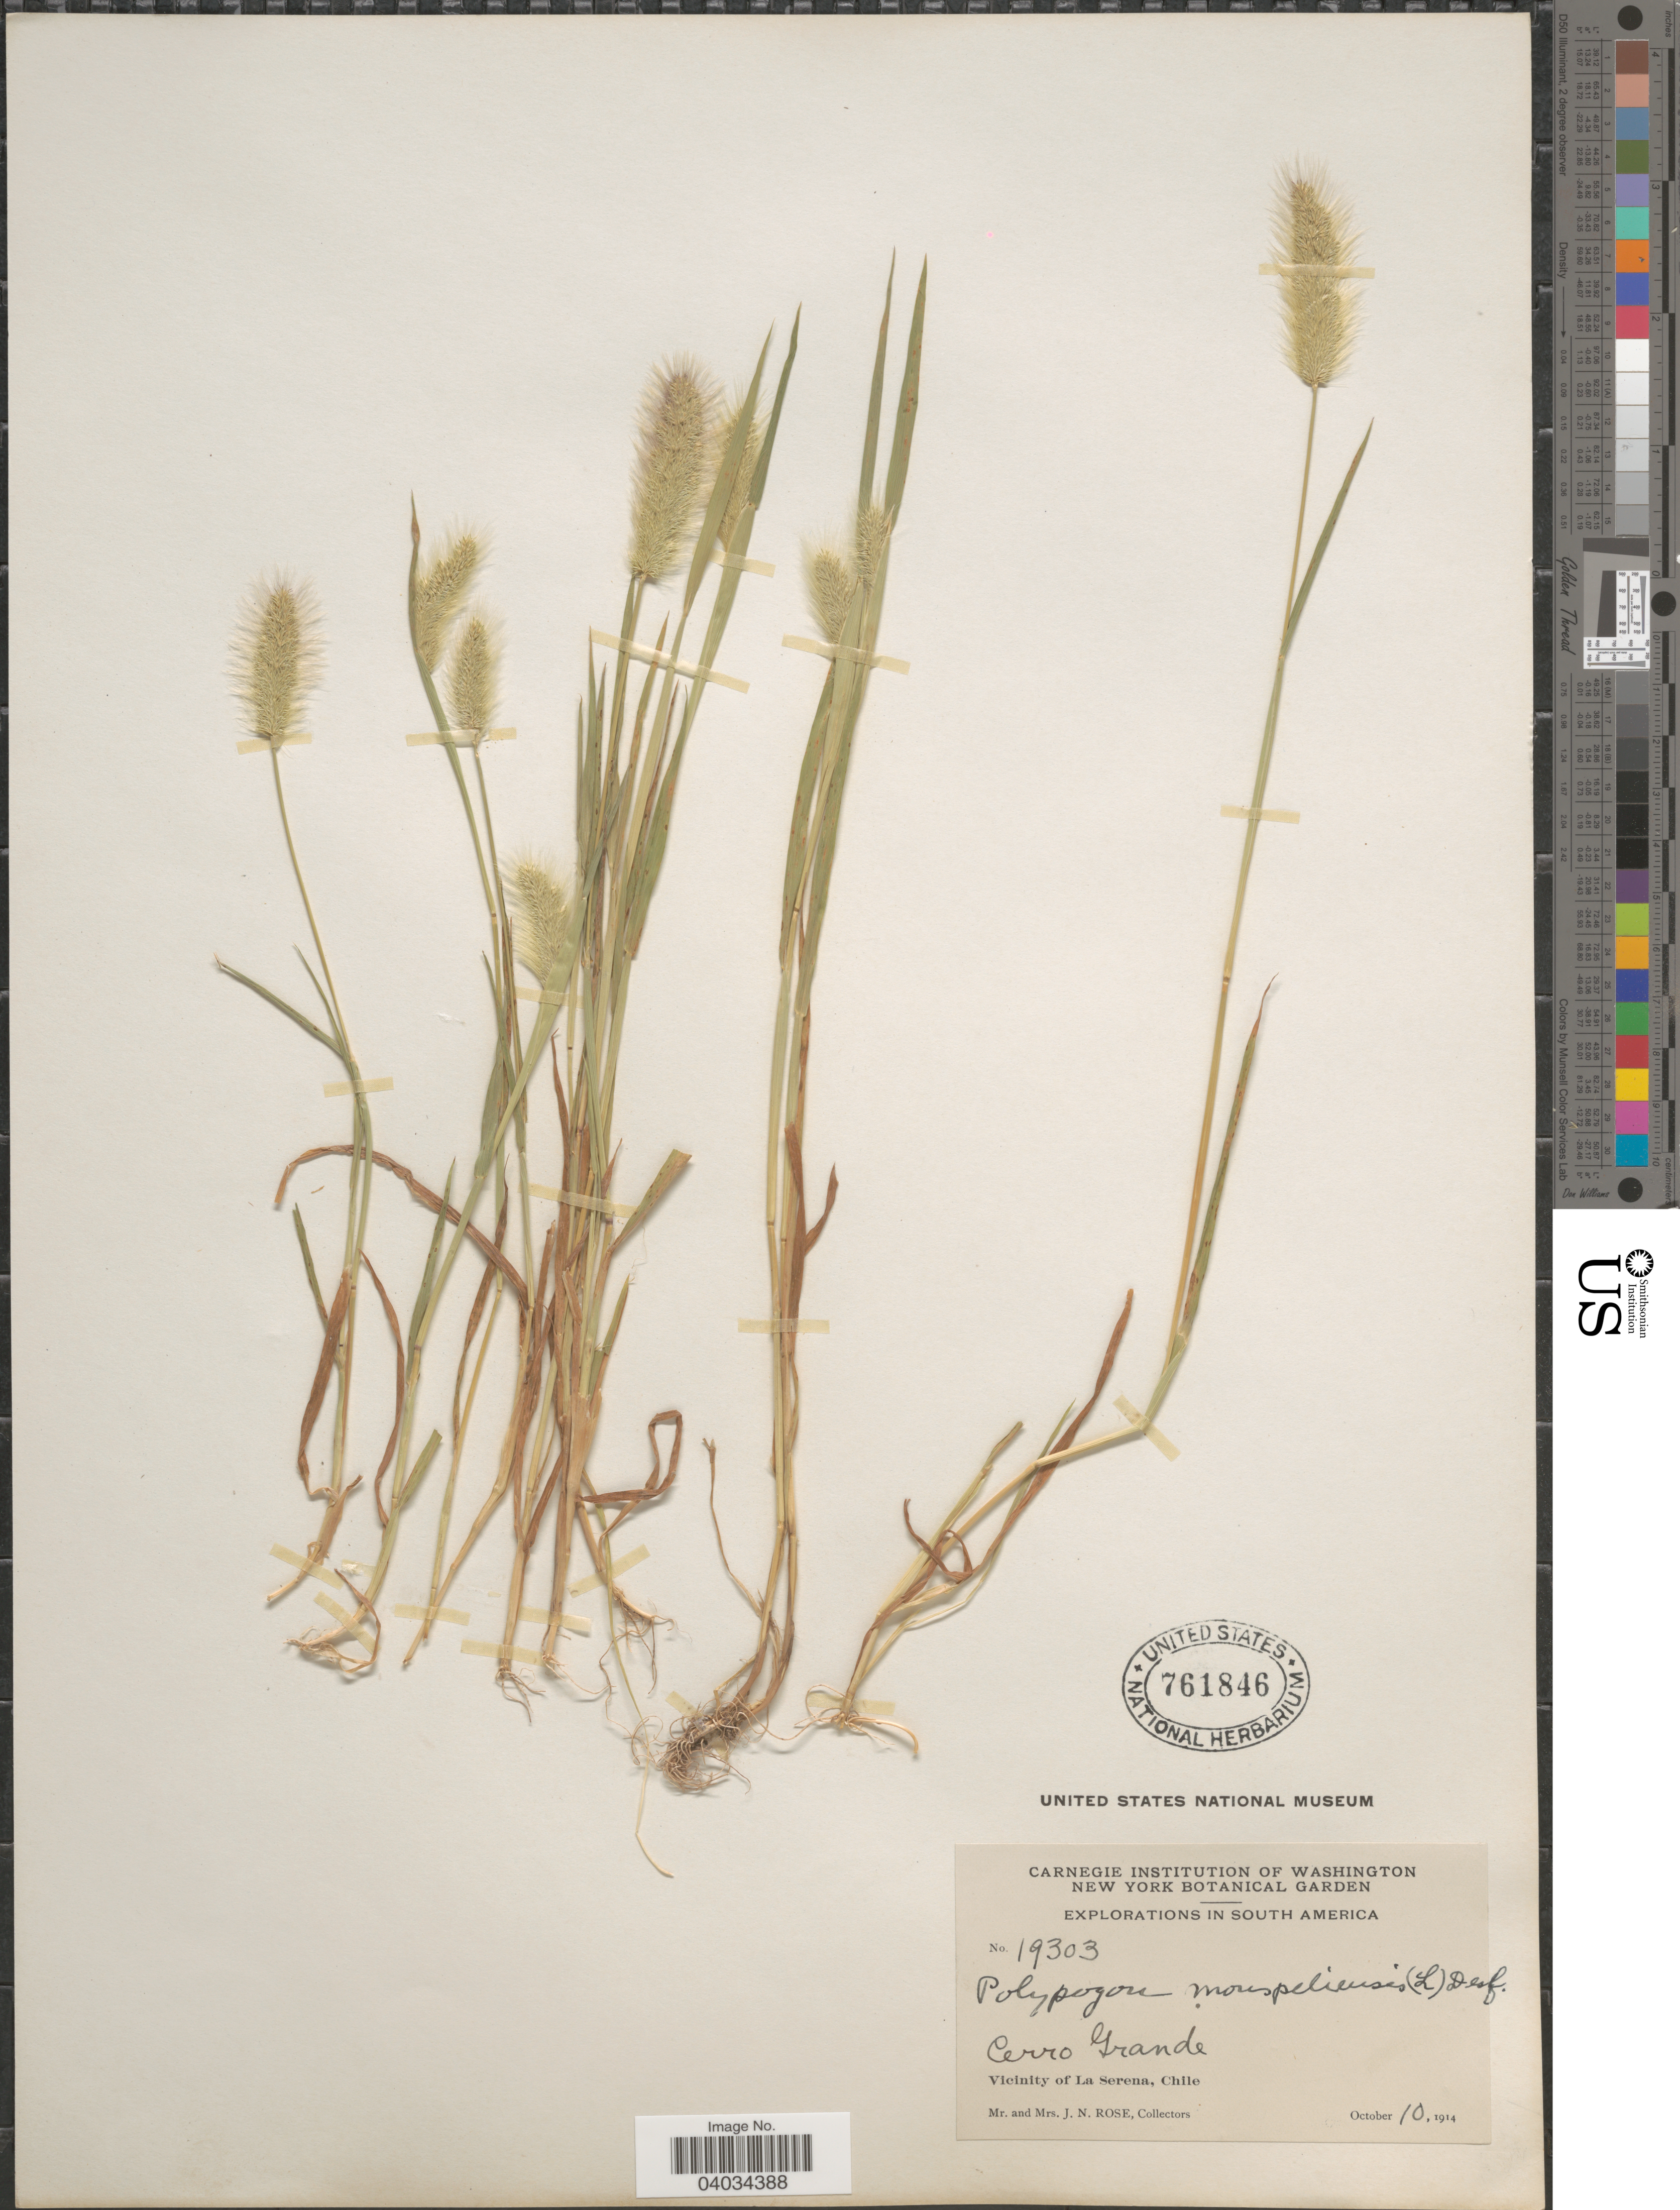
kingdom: Plantae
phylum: Tracheophyta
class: Liliopsida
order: Poales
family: Poaceae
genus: Polypogon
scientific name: Polypogon monspeliensis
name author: (L.) Desf.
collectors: J. N. Rose & L. B. Rose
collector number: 19303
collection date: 1914-10-10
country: Chile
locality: Cerro Grande. Vicinity of La Serena.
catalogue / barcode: US 761846